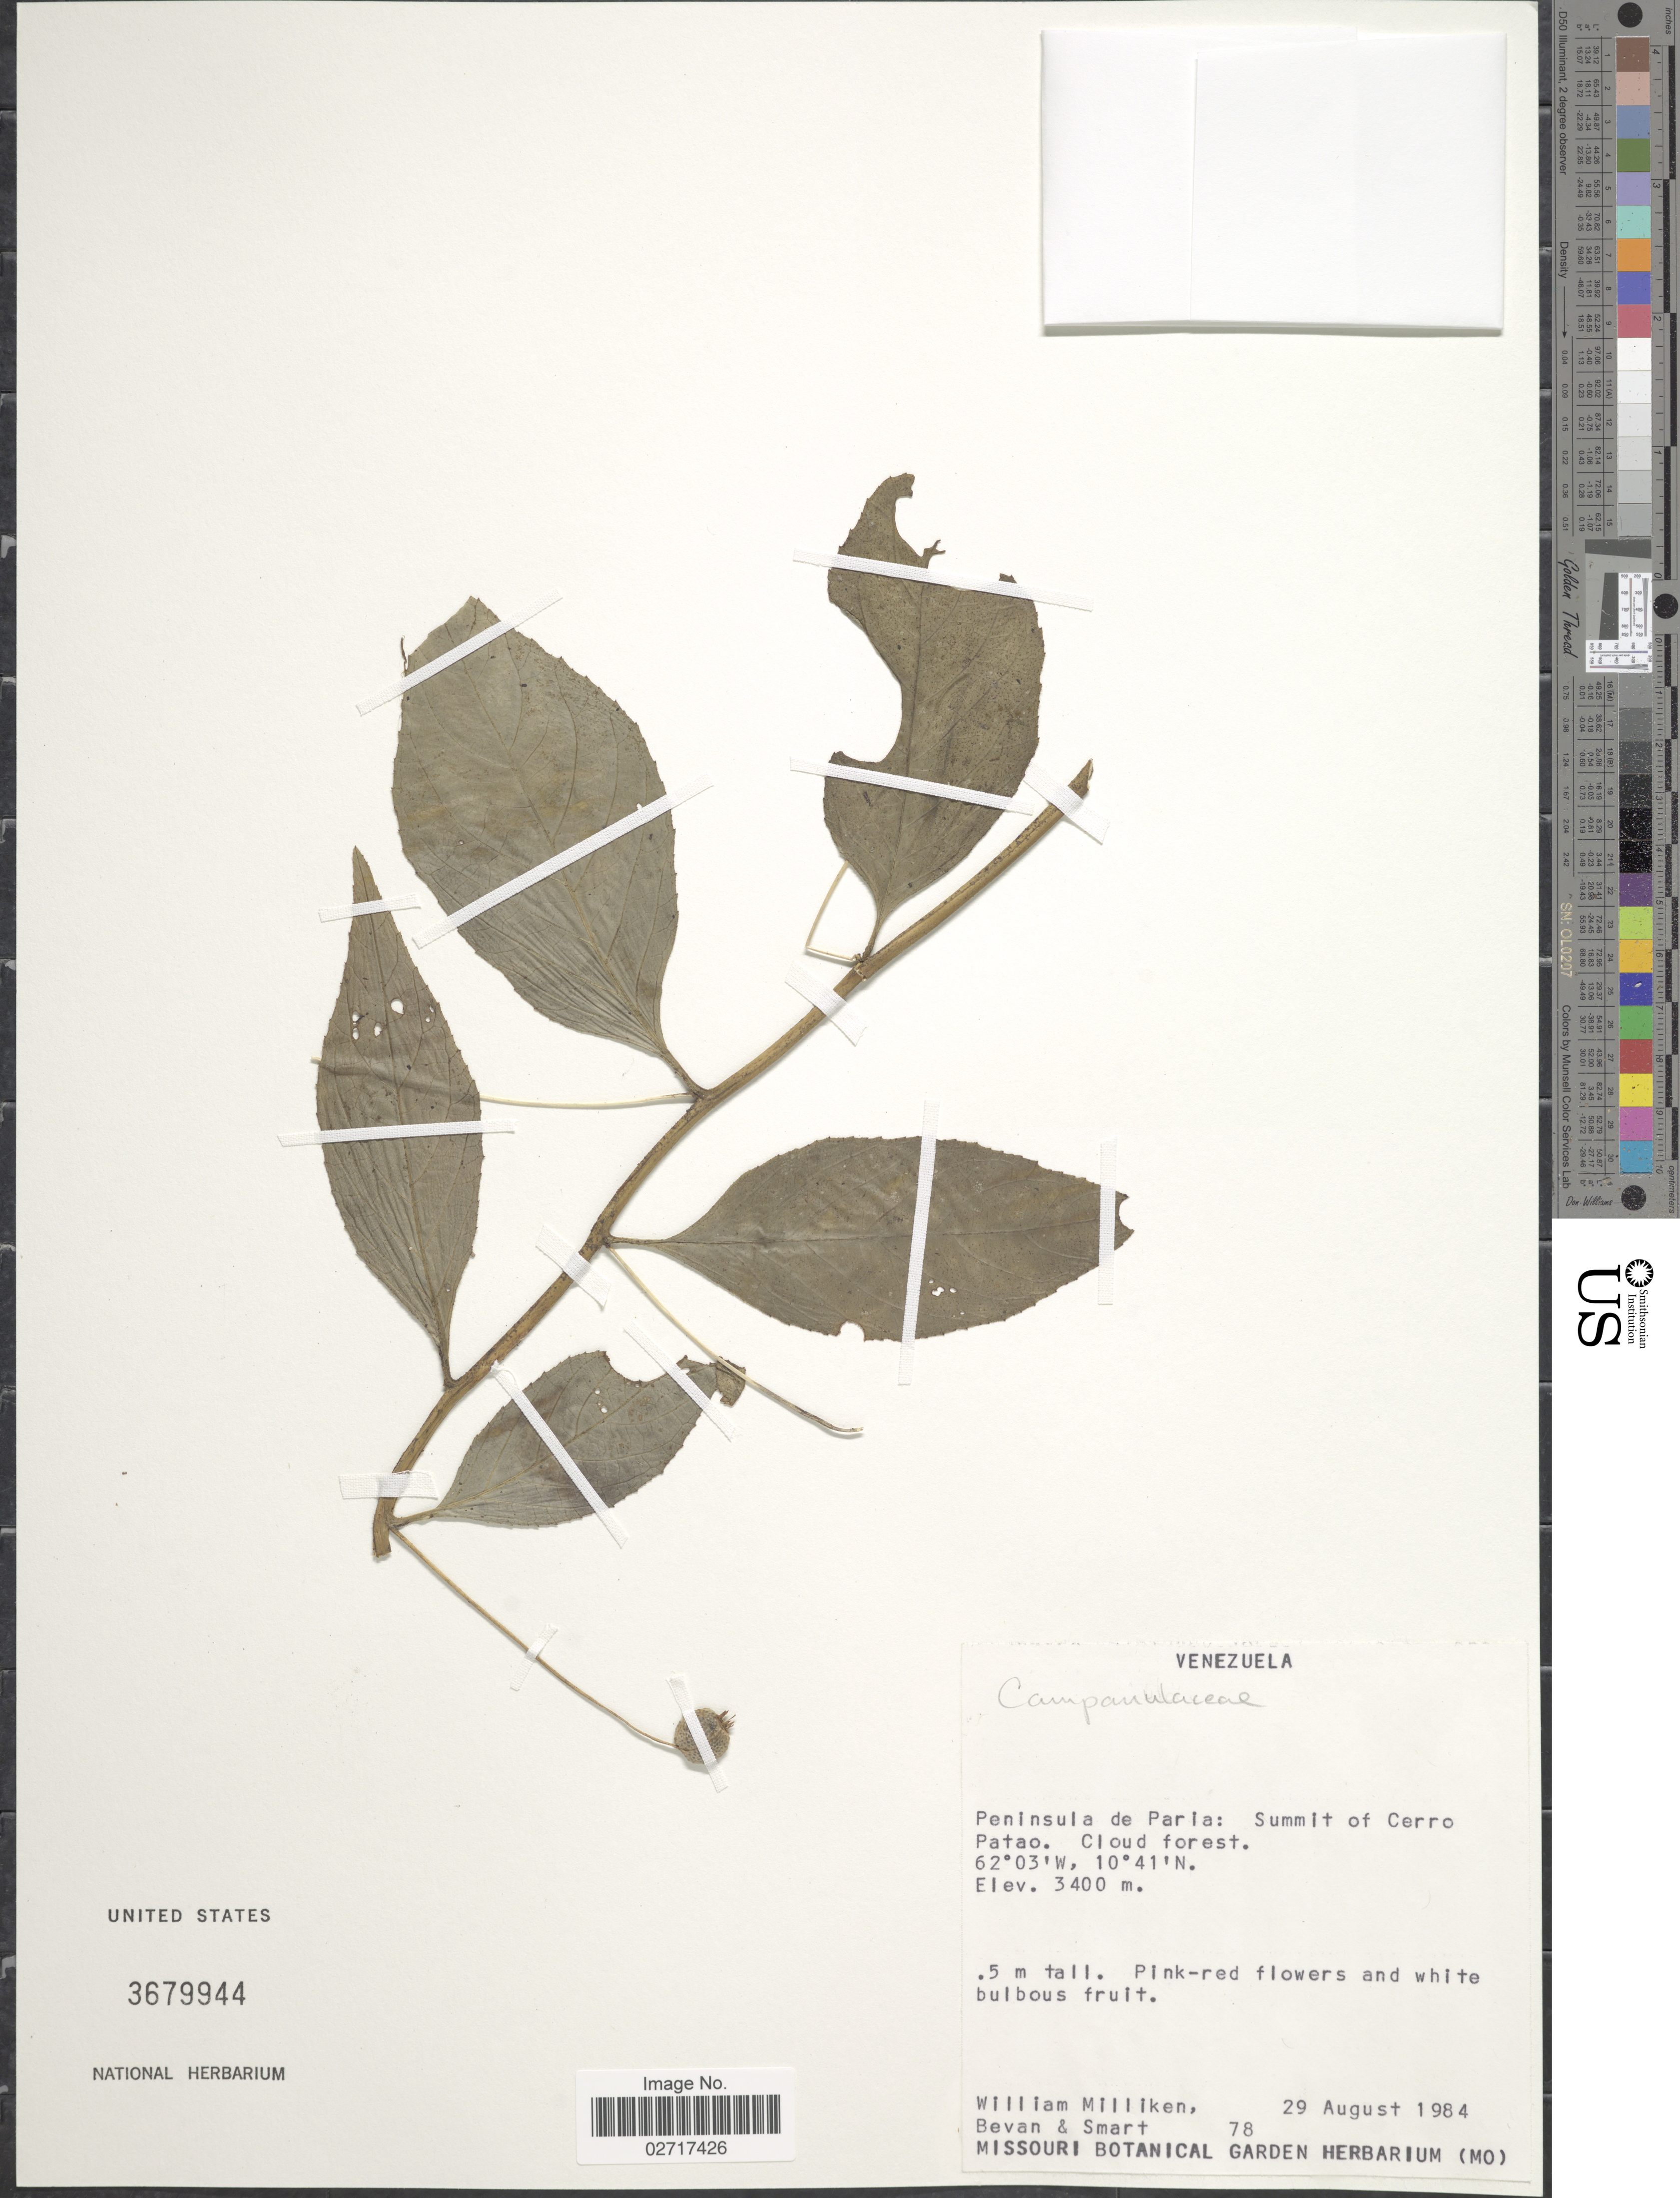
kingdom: Plantae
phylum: Tracheophyta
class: Magnoliopsida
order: Asterales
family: Campanulaceae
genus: Centropogon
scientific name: Centropogon sp.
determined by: Lagomarsino, L. P.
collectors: W. Milliken, Bevan & -. Smart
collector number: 78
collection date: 1984-08-29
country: Venezuela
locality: Peninsula de Paria: Summit of Cerro Patao.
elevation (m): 3400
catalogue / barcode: US 3679944